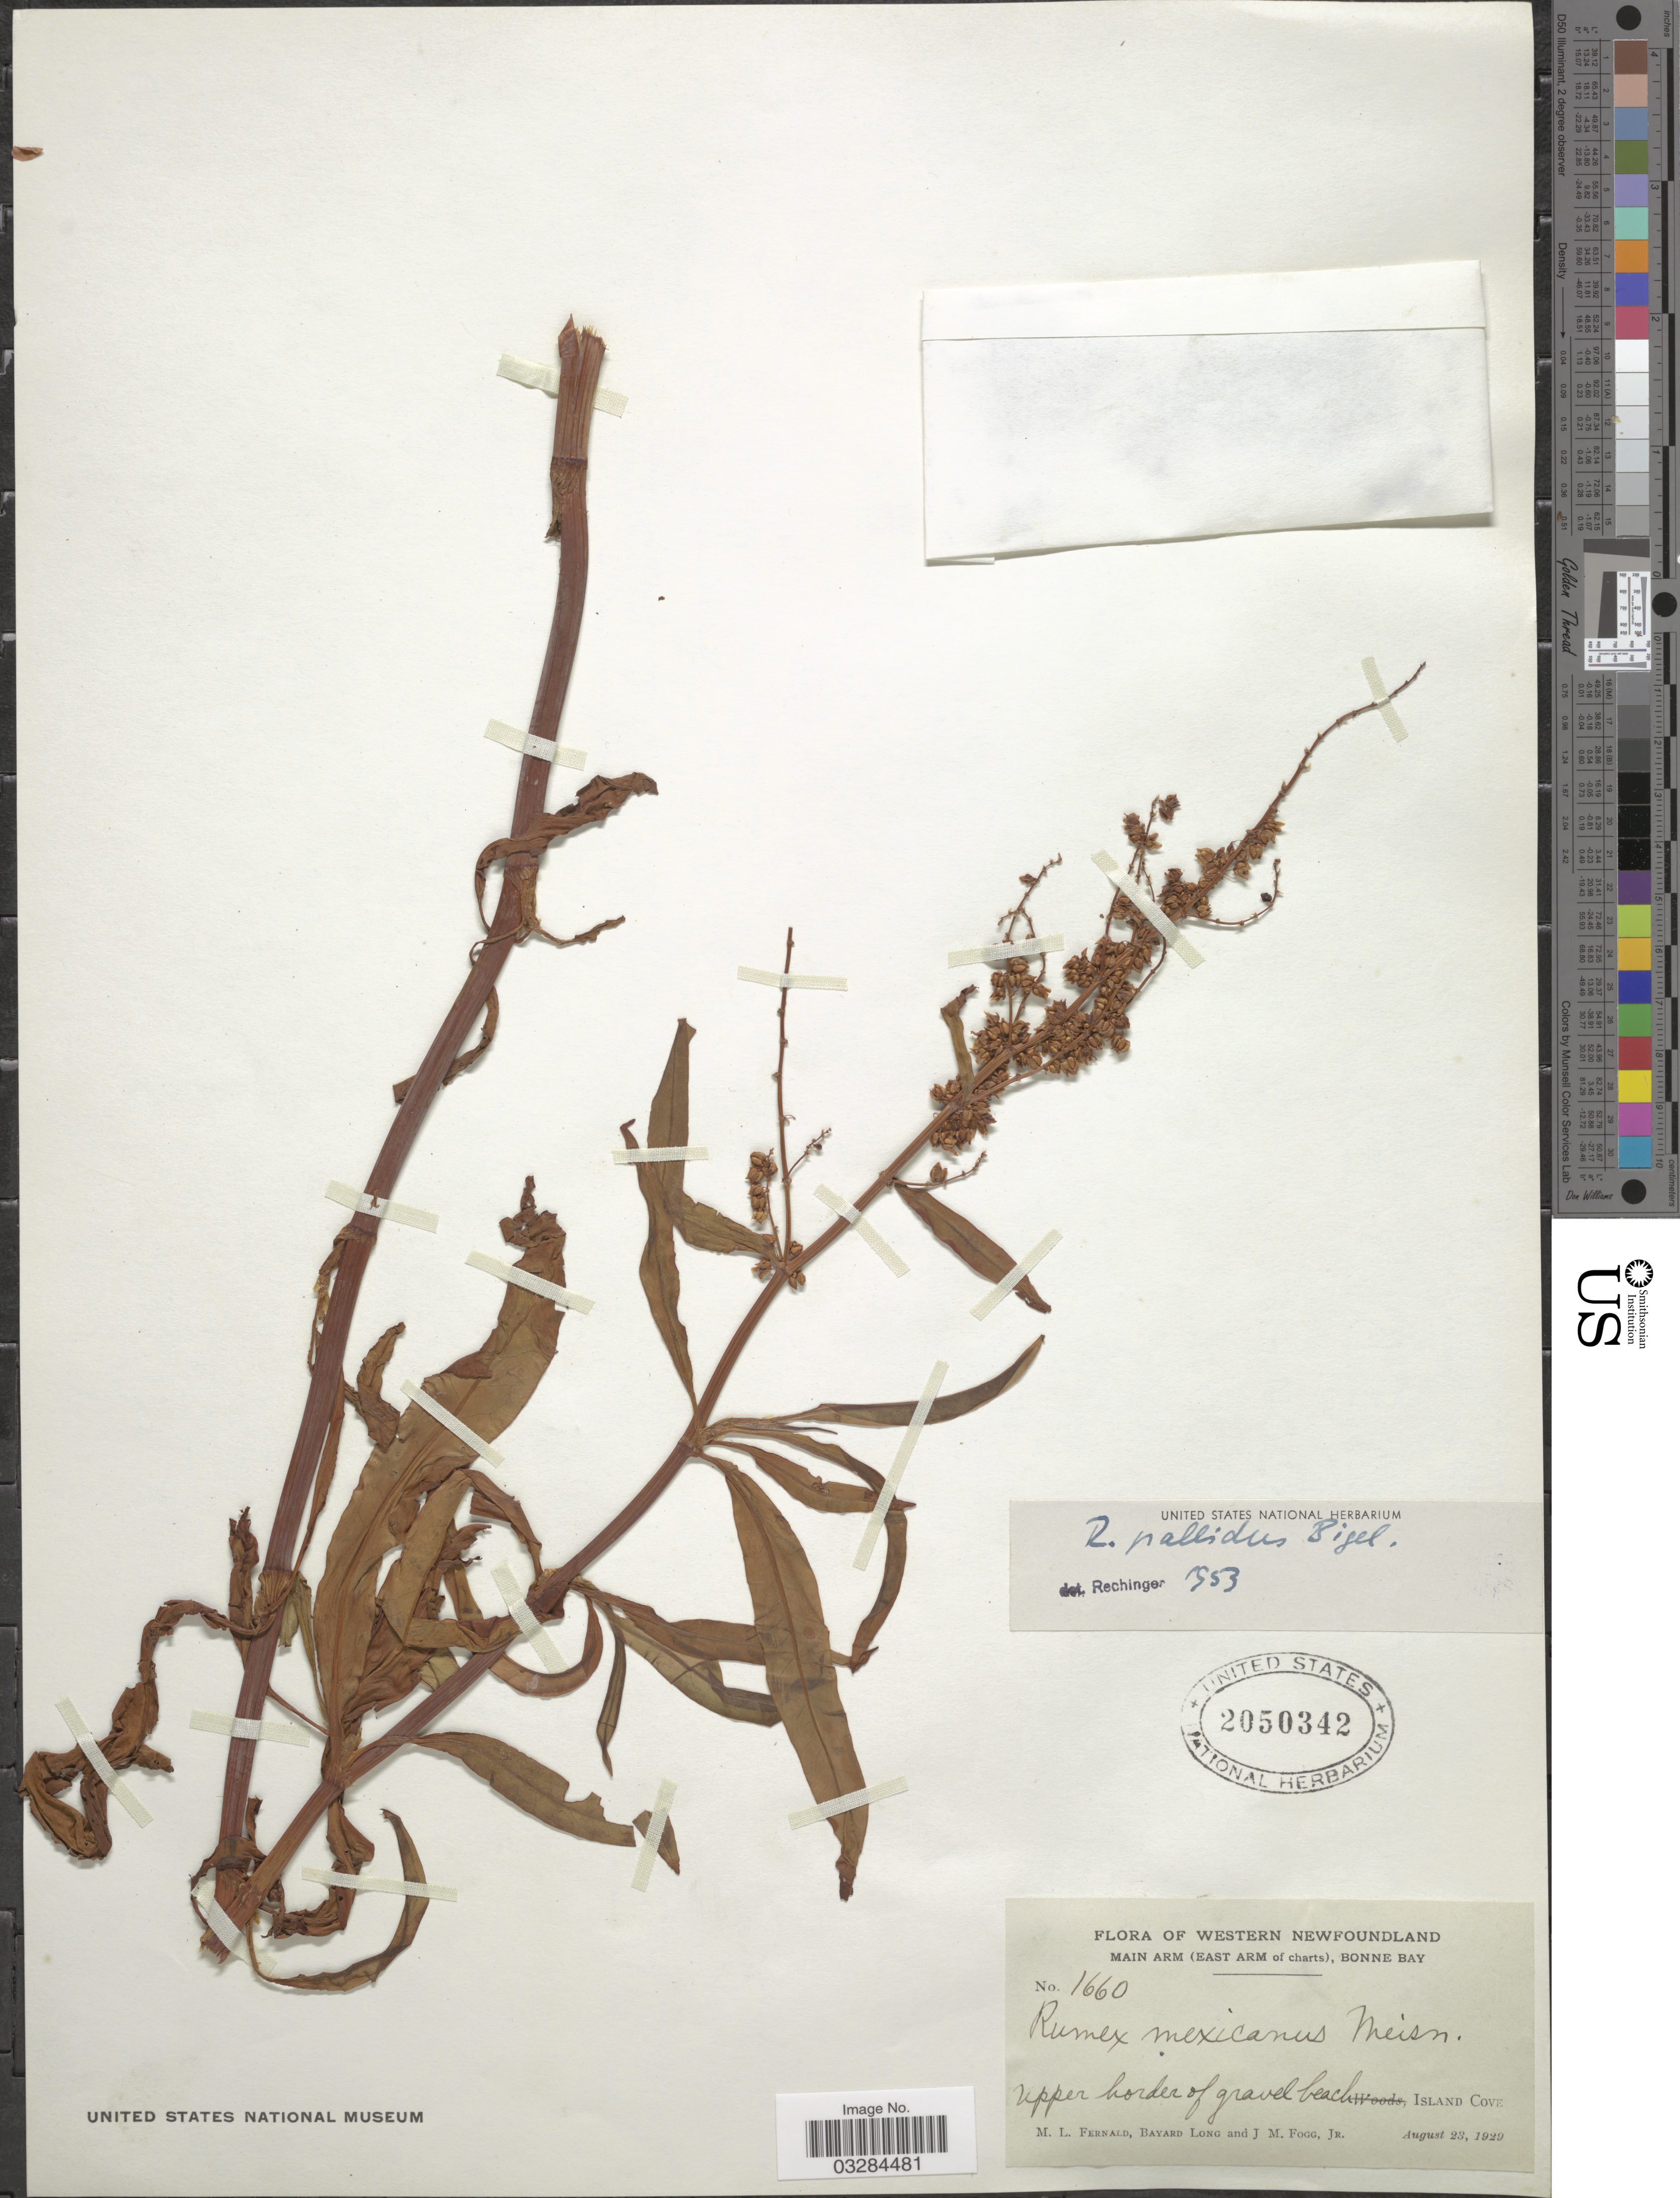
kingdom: Plantae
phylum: Tracheophyta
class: Magnoliopsida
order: Caryophyllales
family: Polygonaceae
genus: Rumex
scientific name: Rumex pallidus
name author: Bigelow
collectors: M. L. Fernald, B. Long & J. Fogg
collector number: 1660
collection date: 1929-08-23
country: Canada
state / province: Newfoundland and Labrador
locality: Western Newfoundland, Main Arm (East Arm of charts), Bonne Bay, Upper border of gravel beach Island Cove.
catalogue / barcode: US 2050342